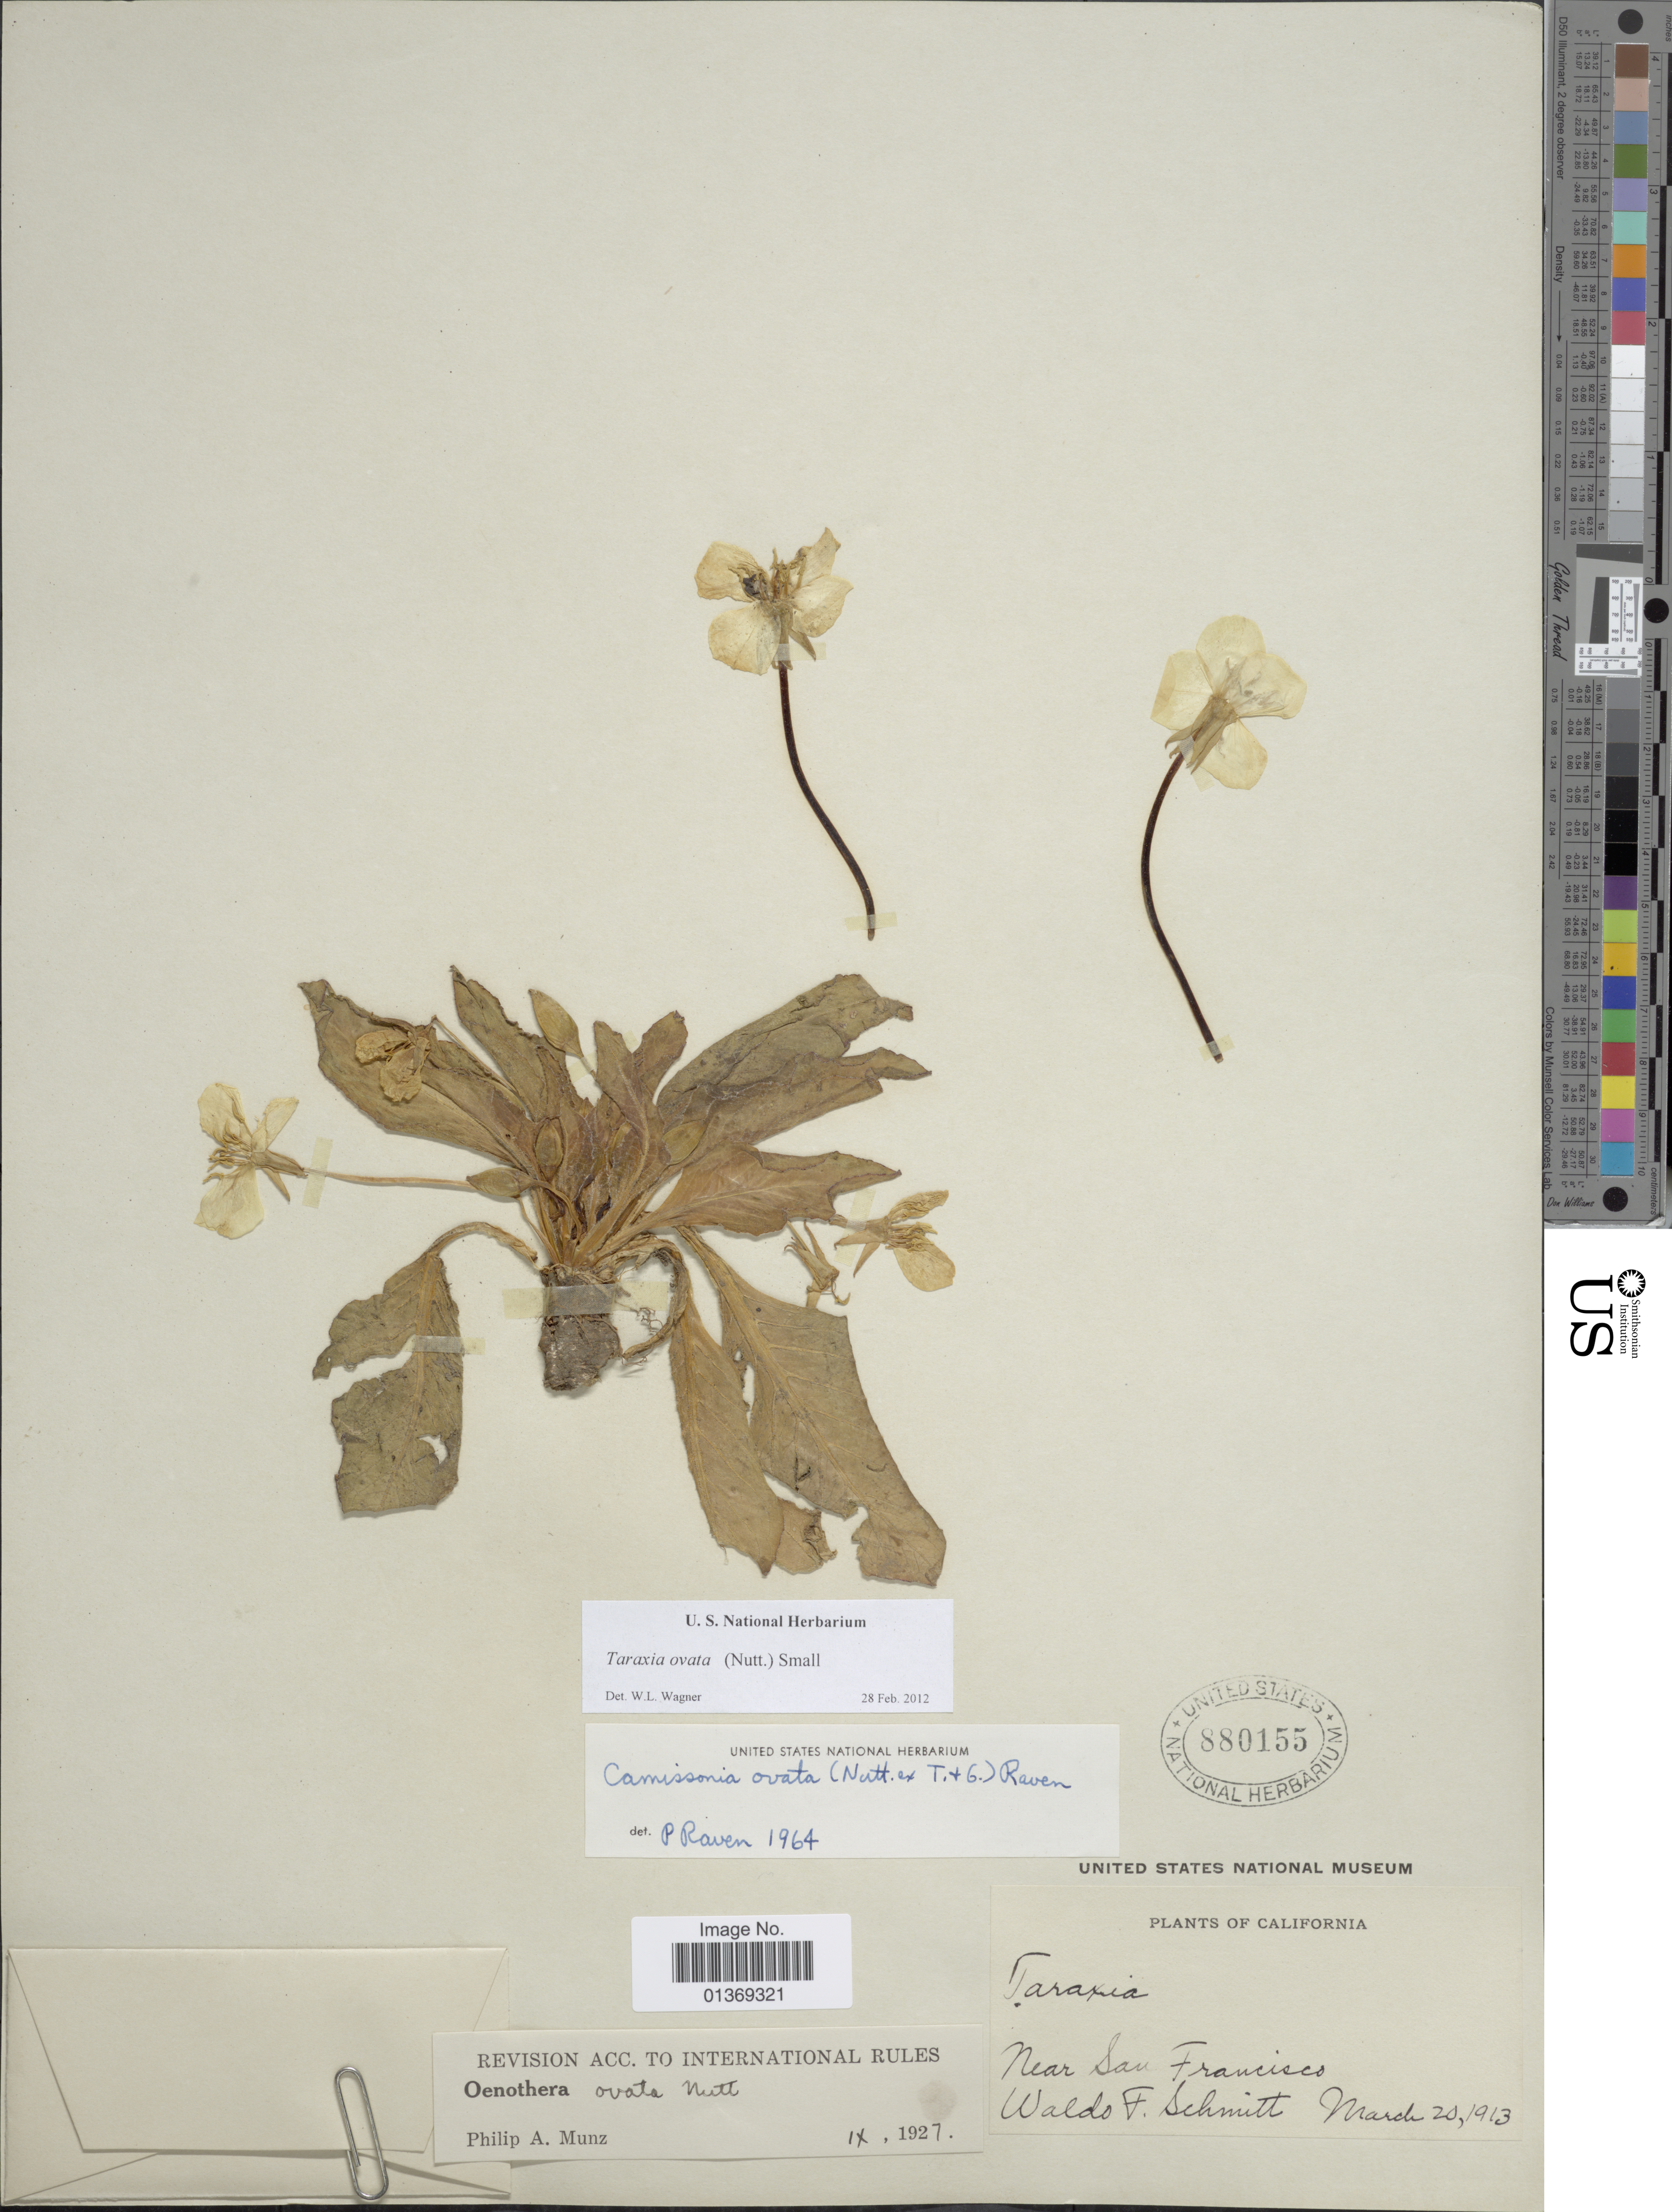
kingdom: Plantae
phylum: Tracheophyta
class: Magnoliopsida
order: Myrtales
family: Onagraceae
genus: Taraxia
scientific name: Taraxia ovata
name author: (Nutt.) Small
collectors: W. F. Schmitt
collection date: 1913-03-20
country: United States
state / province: California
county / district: San Francisco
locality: Near San Francisco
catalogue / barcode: US 880155